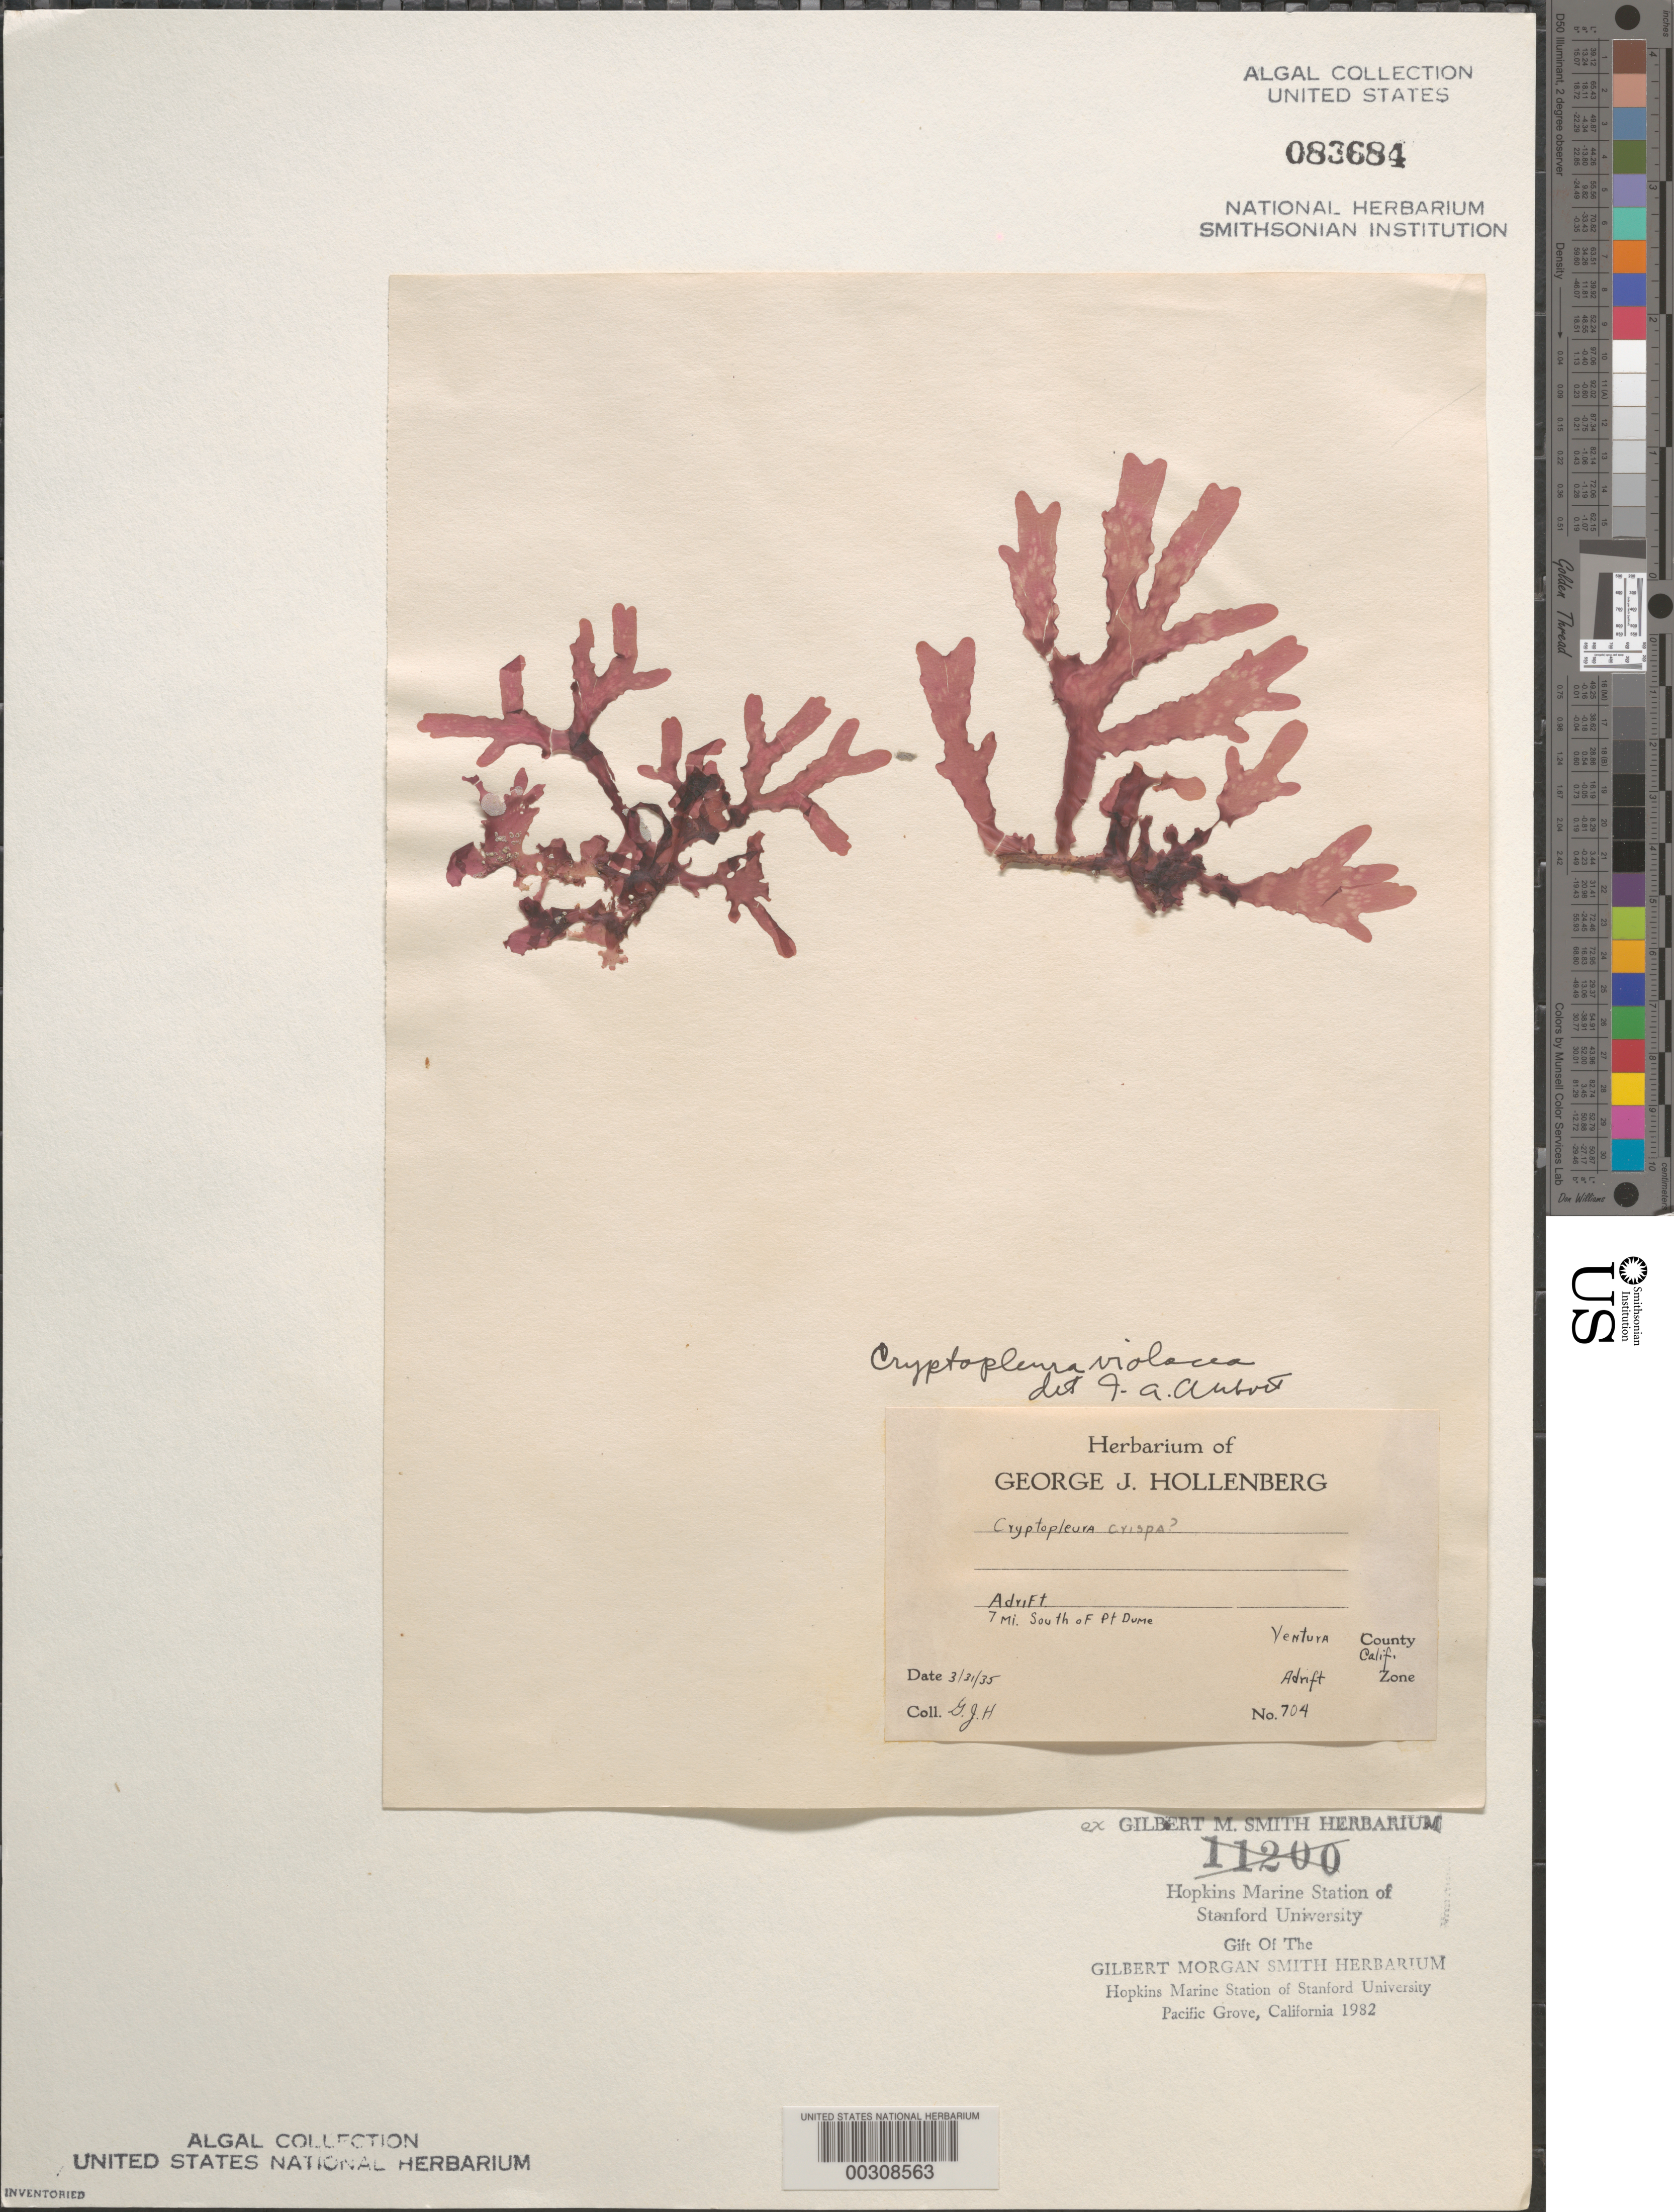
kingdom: Plantae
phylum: Rhodophyta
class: Florideophyceae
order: Ceramiales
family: Delesseriaceae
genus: Cryptopleura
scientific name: Cryptopleura violacea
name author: (J. Ag.) Kylin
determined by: Abbott, Isabella A.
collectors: G. Hollenberg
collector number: GJH 704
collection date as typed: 31 Mar 1935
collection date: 1935-03-31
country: United States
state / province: California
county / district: Ventura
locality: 7 miles south of Point Dume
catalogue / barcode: US 83684